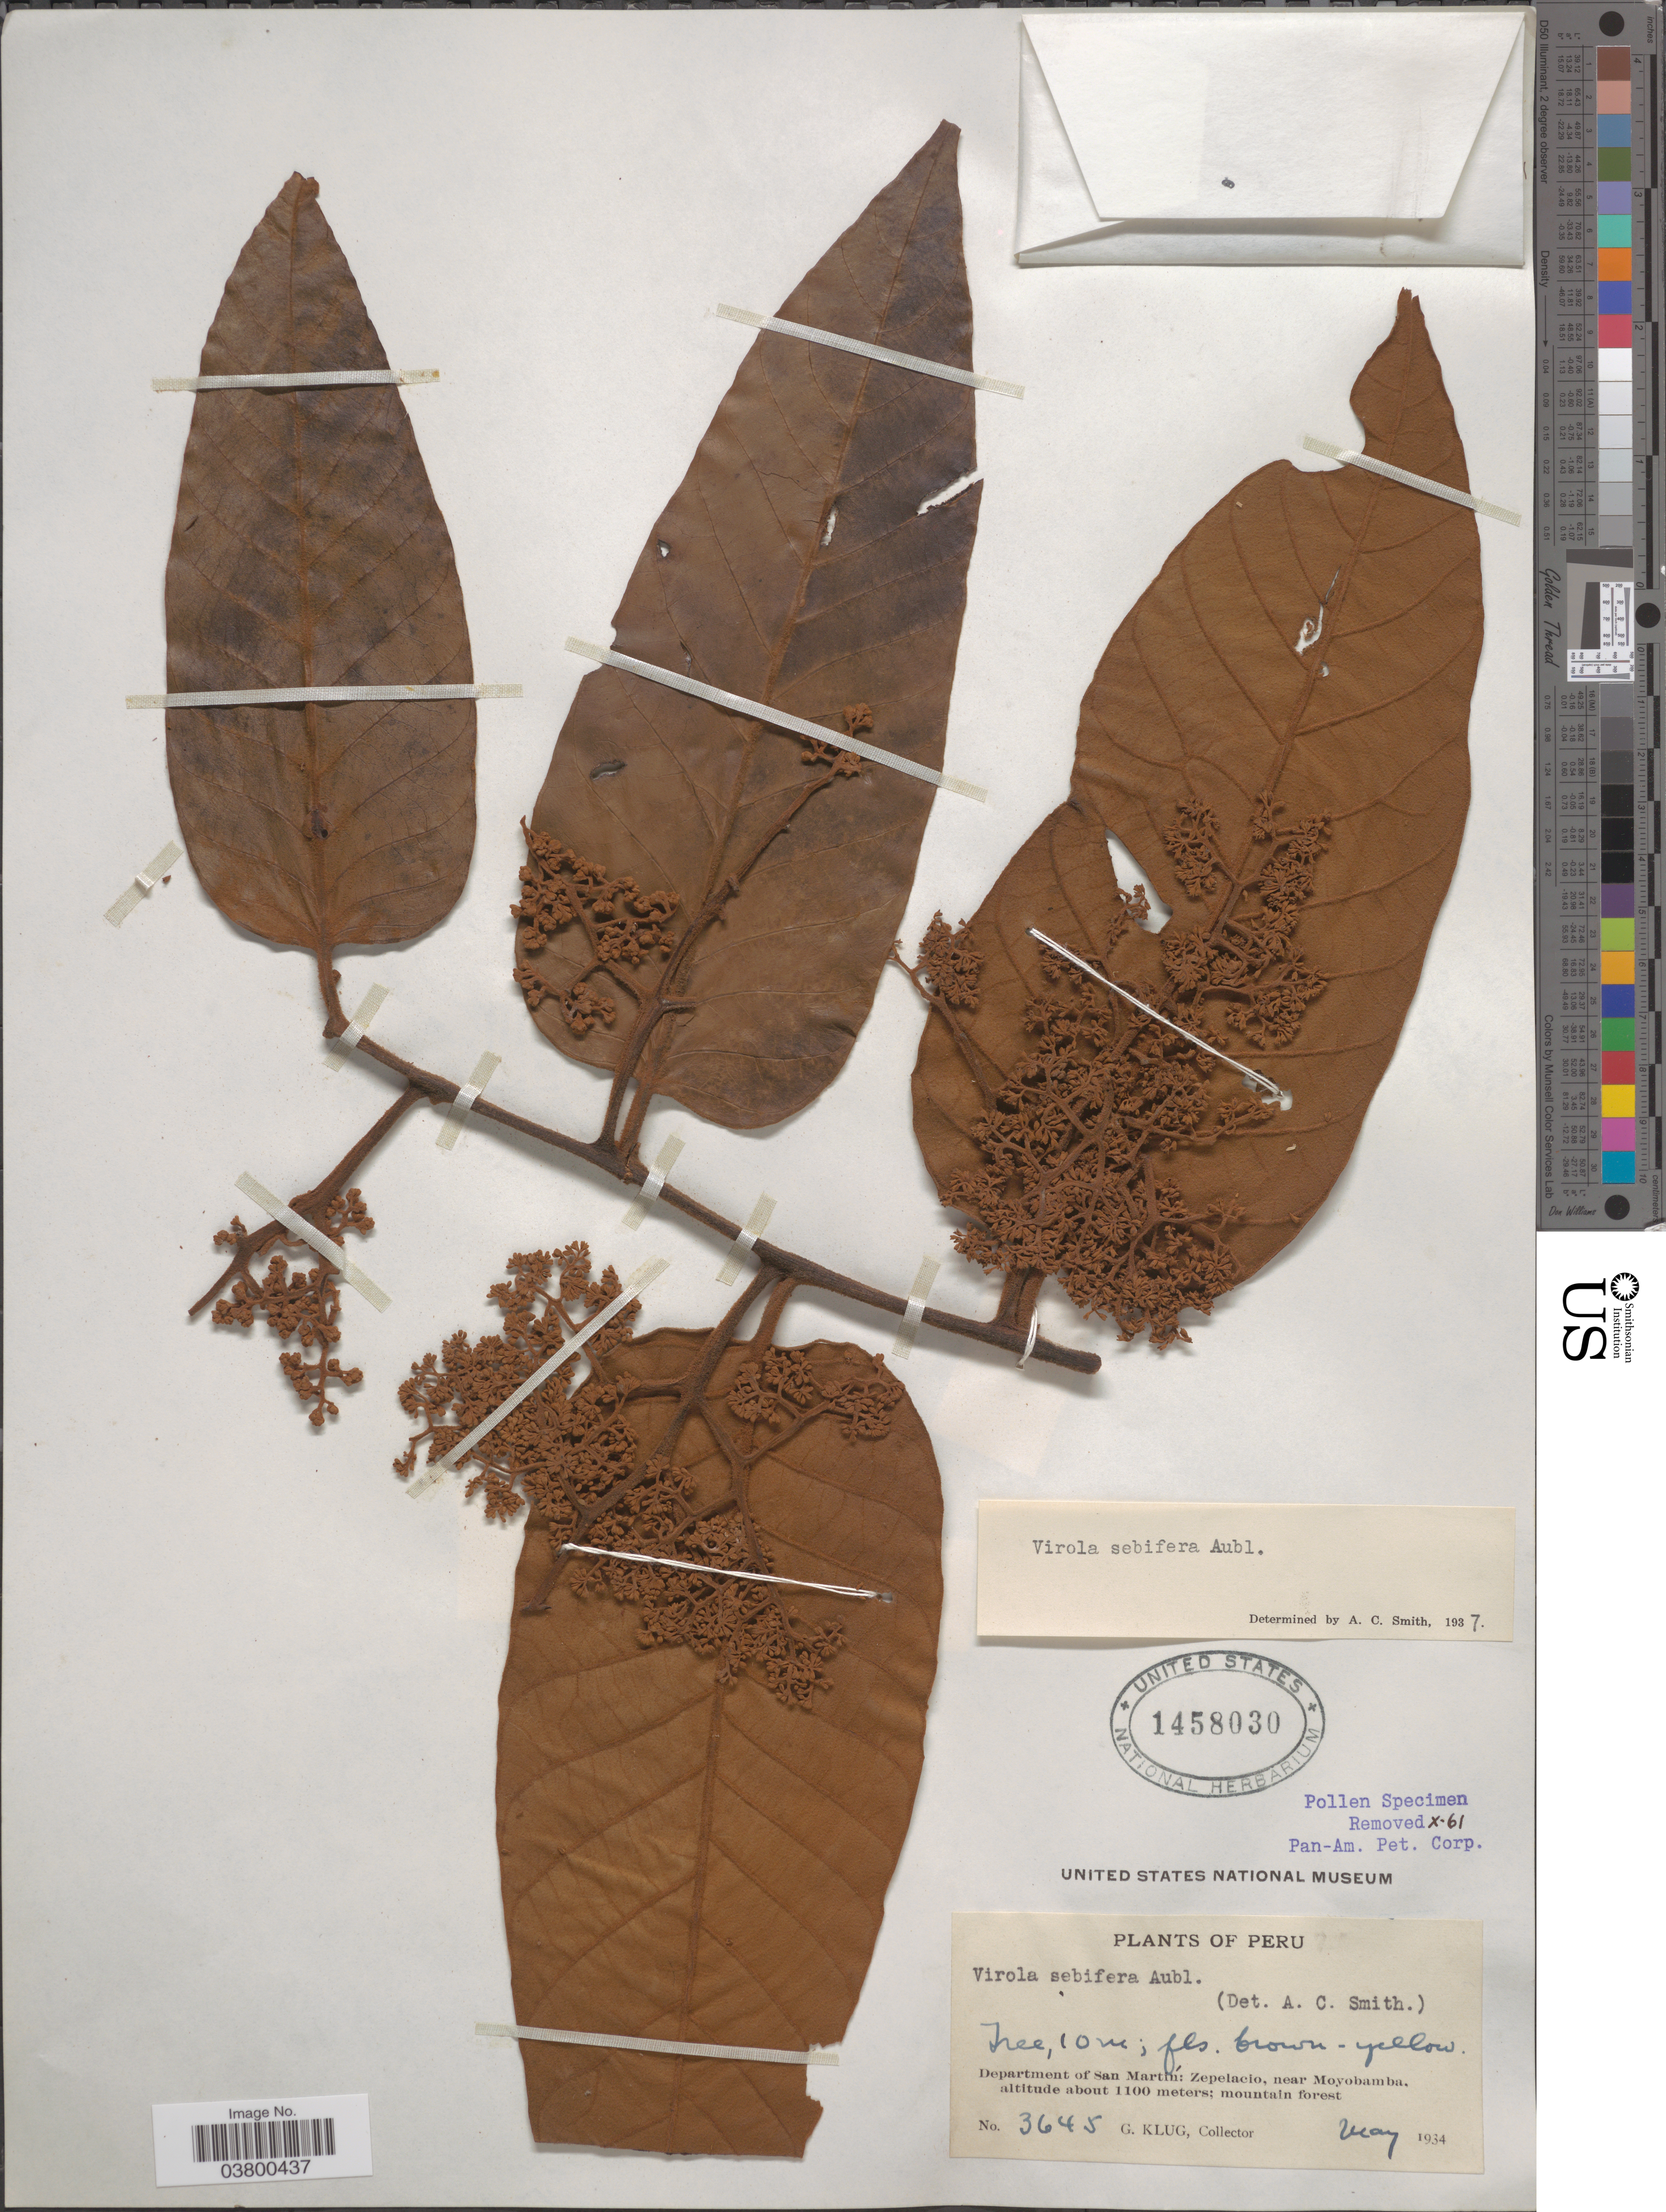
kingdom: Plantae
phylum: Tracheophyta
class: Magnoliopsida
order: Magnoliales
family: Myristicaceae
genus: Virola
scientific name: Virola sebifera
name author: Aubl.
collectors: G. Klug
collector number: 3645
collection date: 1934-05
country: Peru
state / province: San Martín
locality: Department of San Martín: Zepelacio, near Moyobamba.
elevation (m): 1100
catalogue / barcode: US 1458030